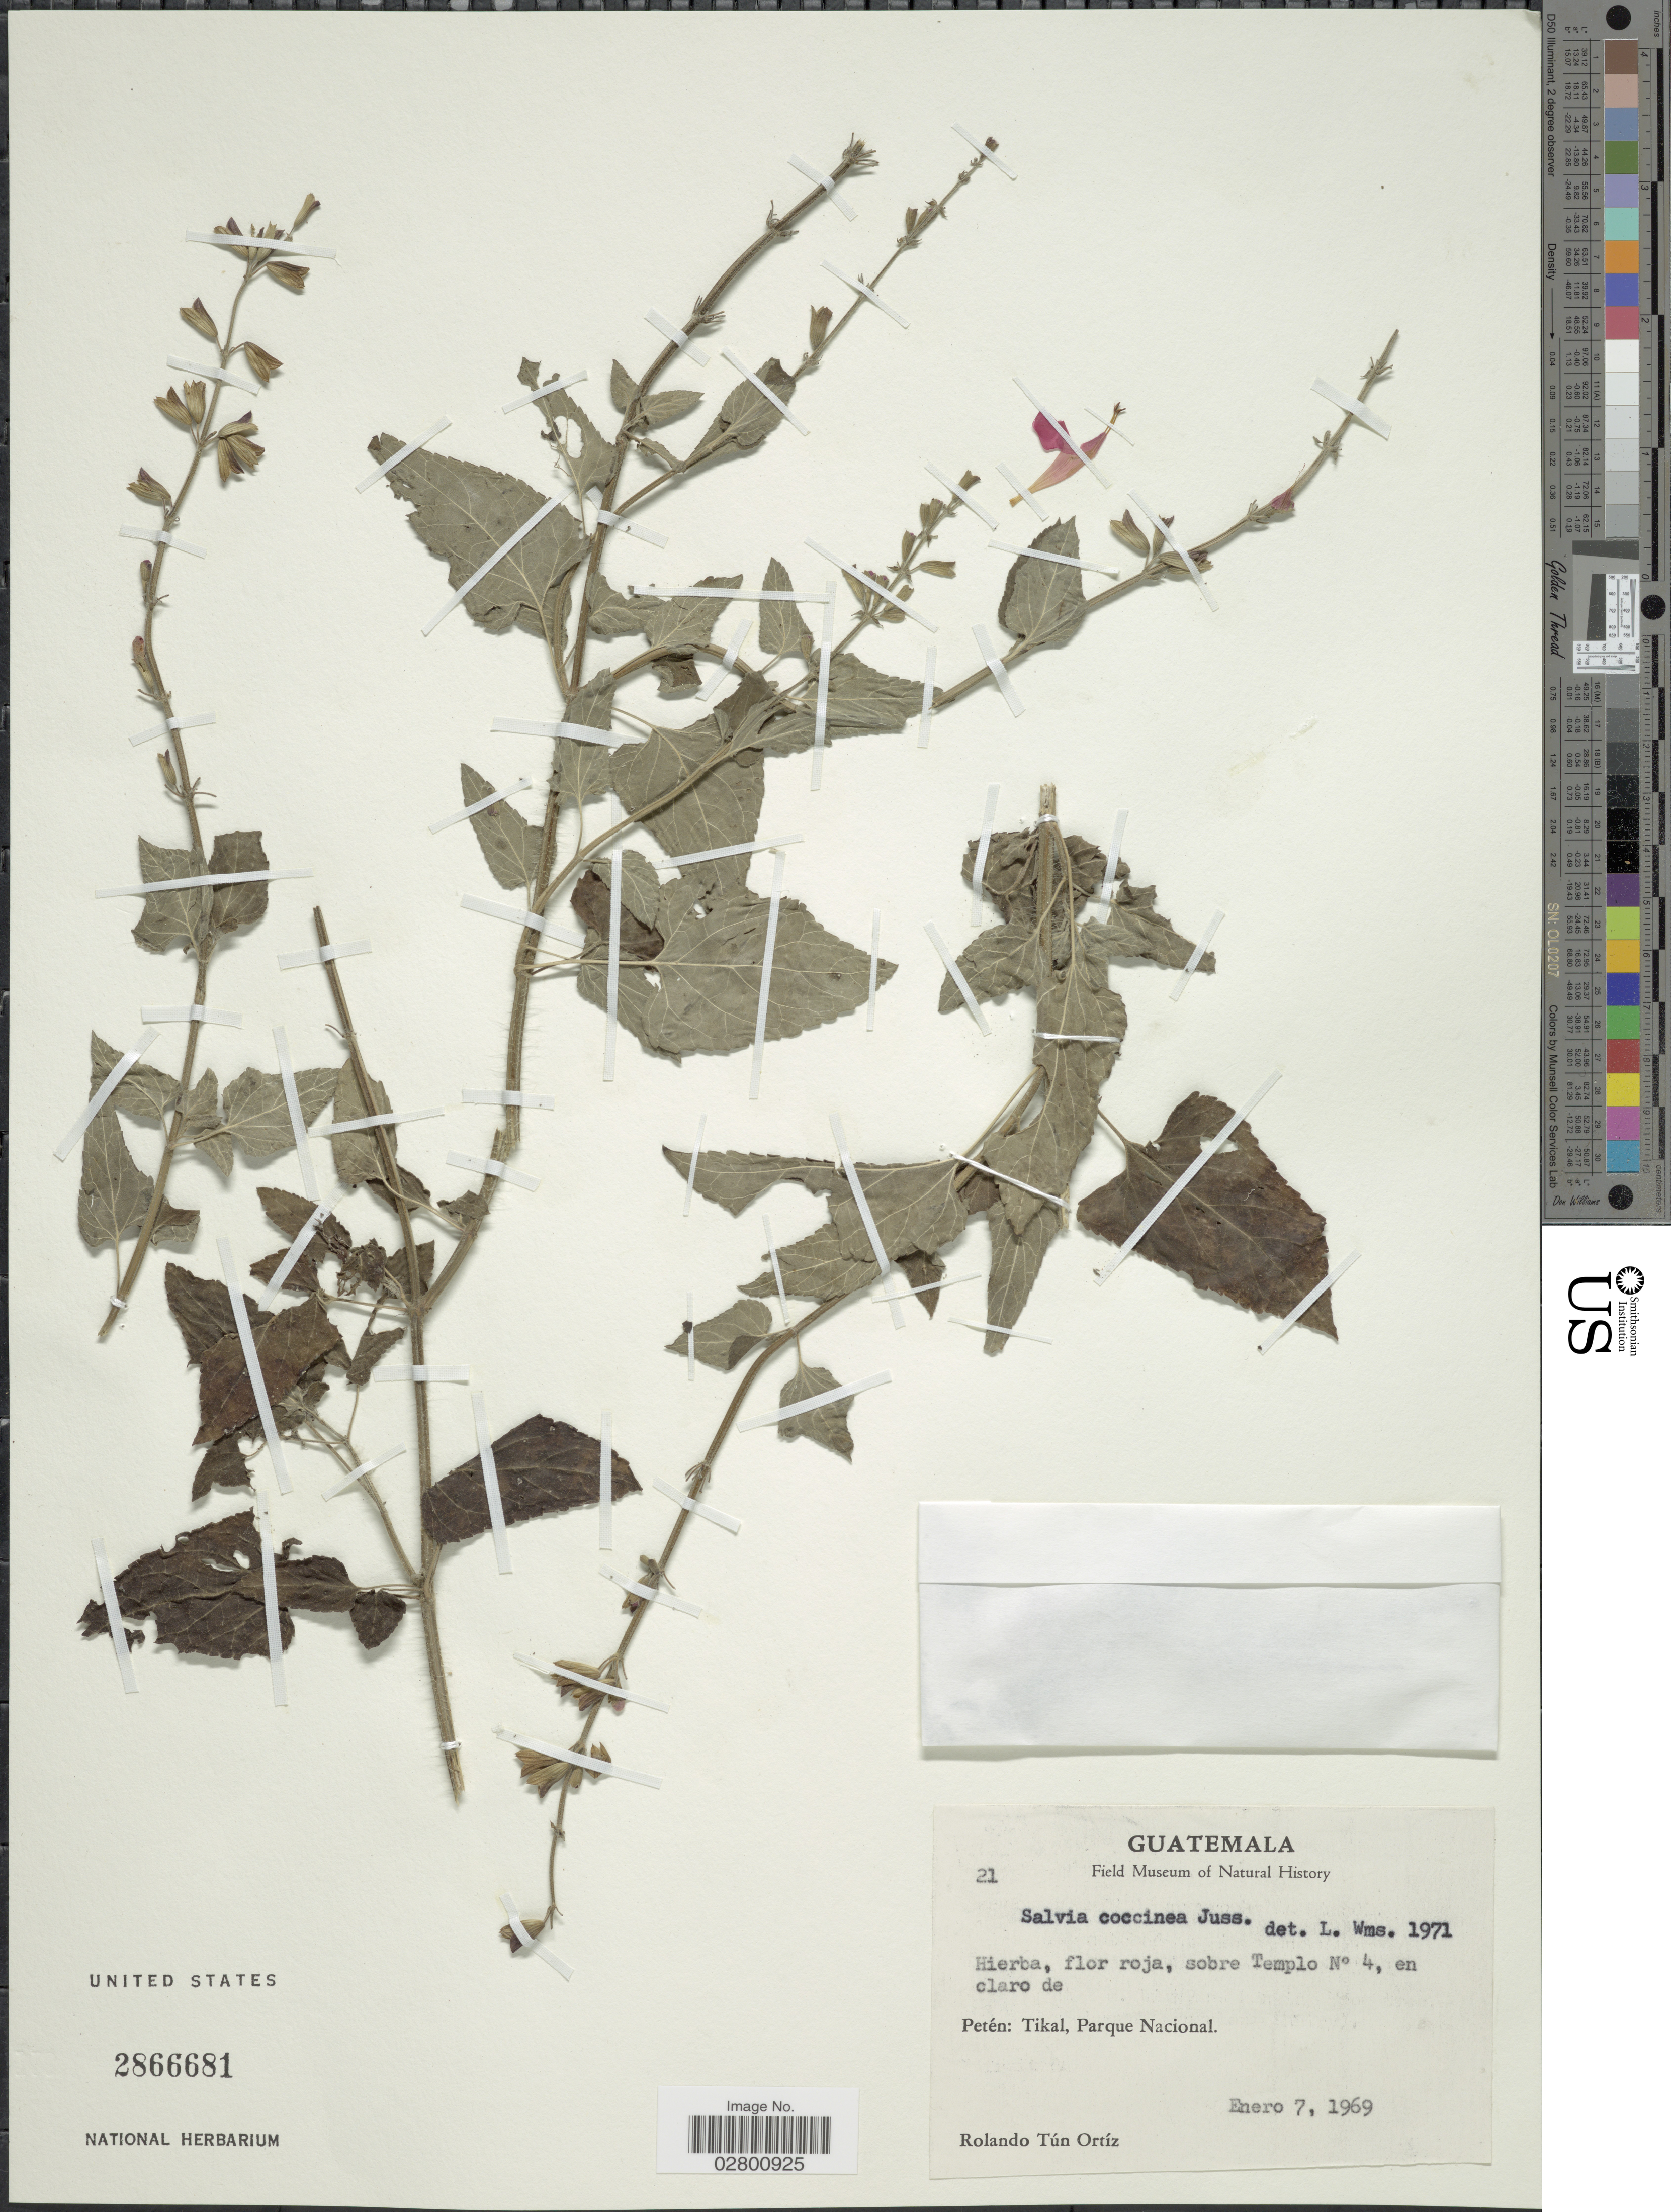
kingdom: Plantae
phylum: Tracheophyta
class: Magnoliopsida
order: Lamiales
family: Lamiaceae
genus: Salvia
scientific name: Salvia coccinea 'Naples Lavender'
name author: L. f. ex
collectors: R. Tún Ortíz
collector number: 21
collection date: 1969-01-07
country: Guatemala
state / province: El Petén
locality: Hierba, flor roja, sobre Templo no 4, en claro de Petén: Tikal, Parque Nacional.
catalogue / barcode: US 2866681